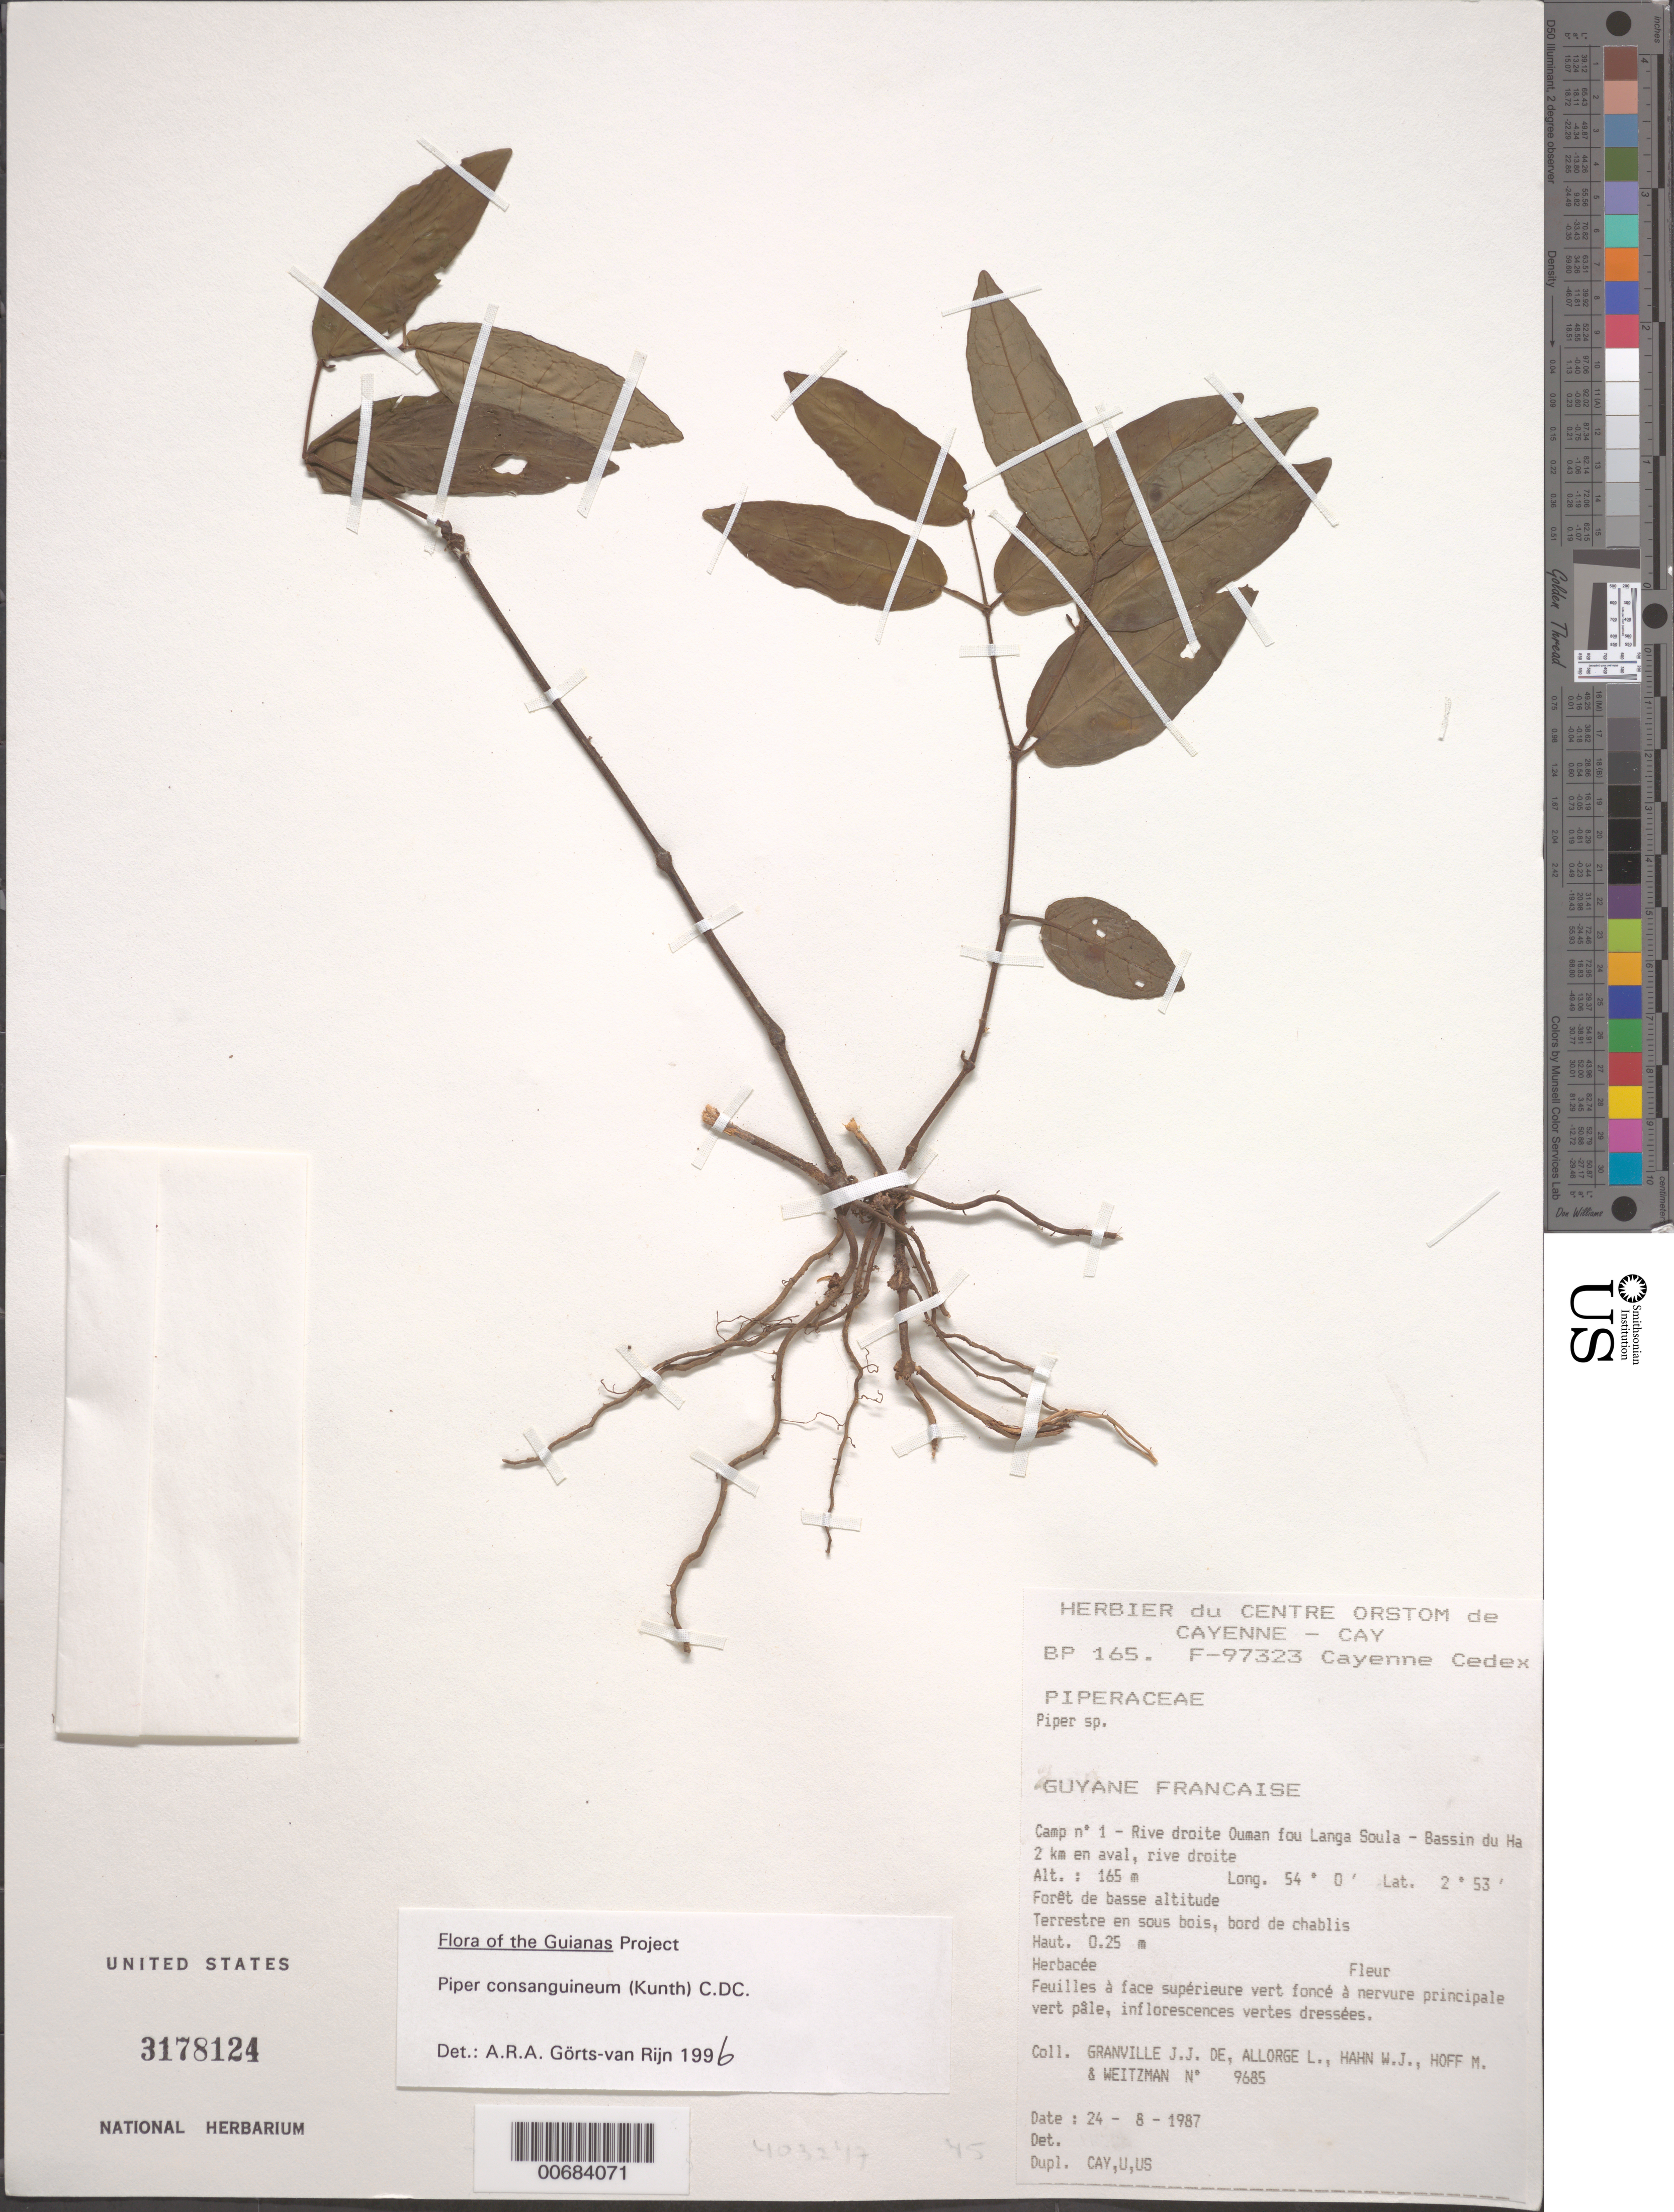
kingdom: Plantae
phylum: Tracheophyta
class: Magnoliopsida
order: Piperales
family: Piperaceae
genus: Piper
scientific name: Piper consanguineum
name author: Kunth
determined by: Görts-van Rijn, A. R. A.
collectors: J.-J. de Granville, L. Allorge, W. J. Hahn, M. Hoff & A. L. Weitzman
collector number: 9685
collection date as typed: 24-Aug-87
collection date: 1987-08-24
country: French Guiana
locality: Ouman fou Langa Soula, Camp #1, Bassin du Haut-Marouini, 2 km en aval, rive droite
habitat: Forêt de basse altitude. Terrestre en sous bois, bord de chablis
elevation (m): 165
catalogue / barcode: US 3178124